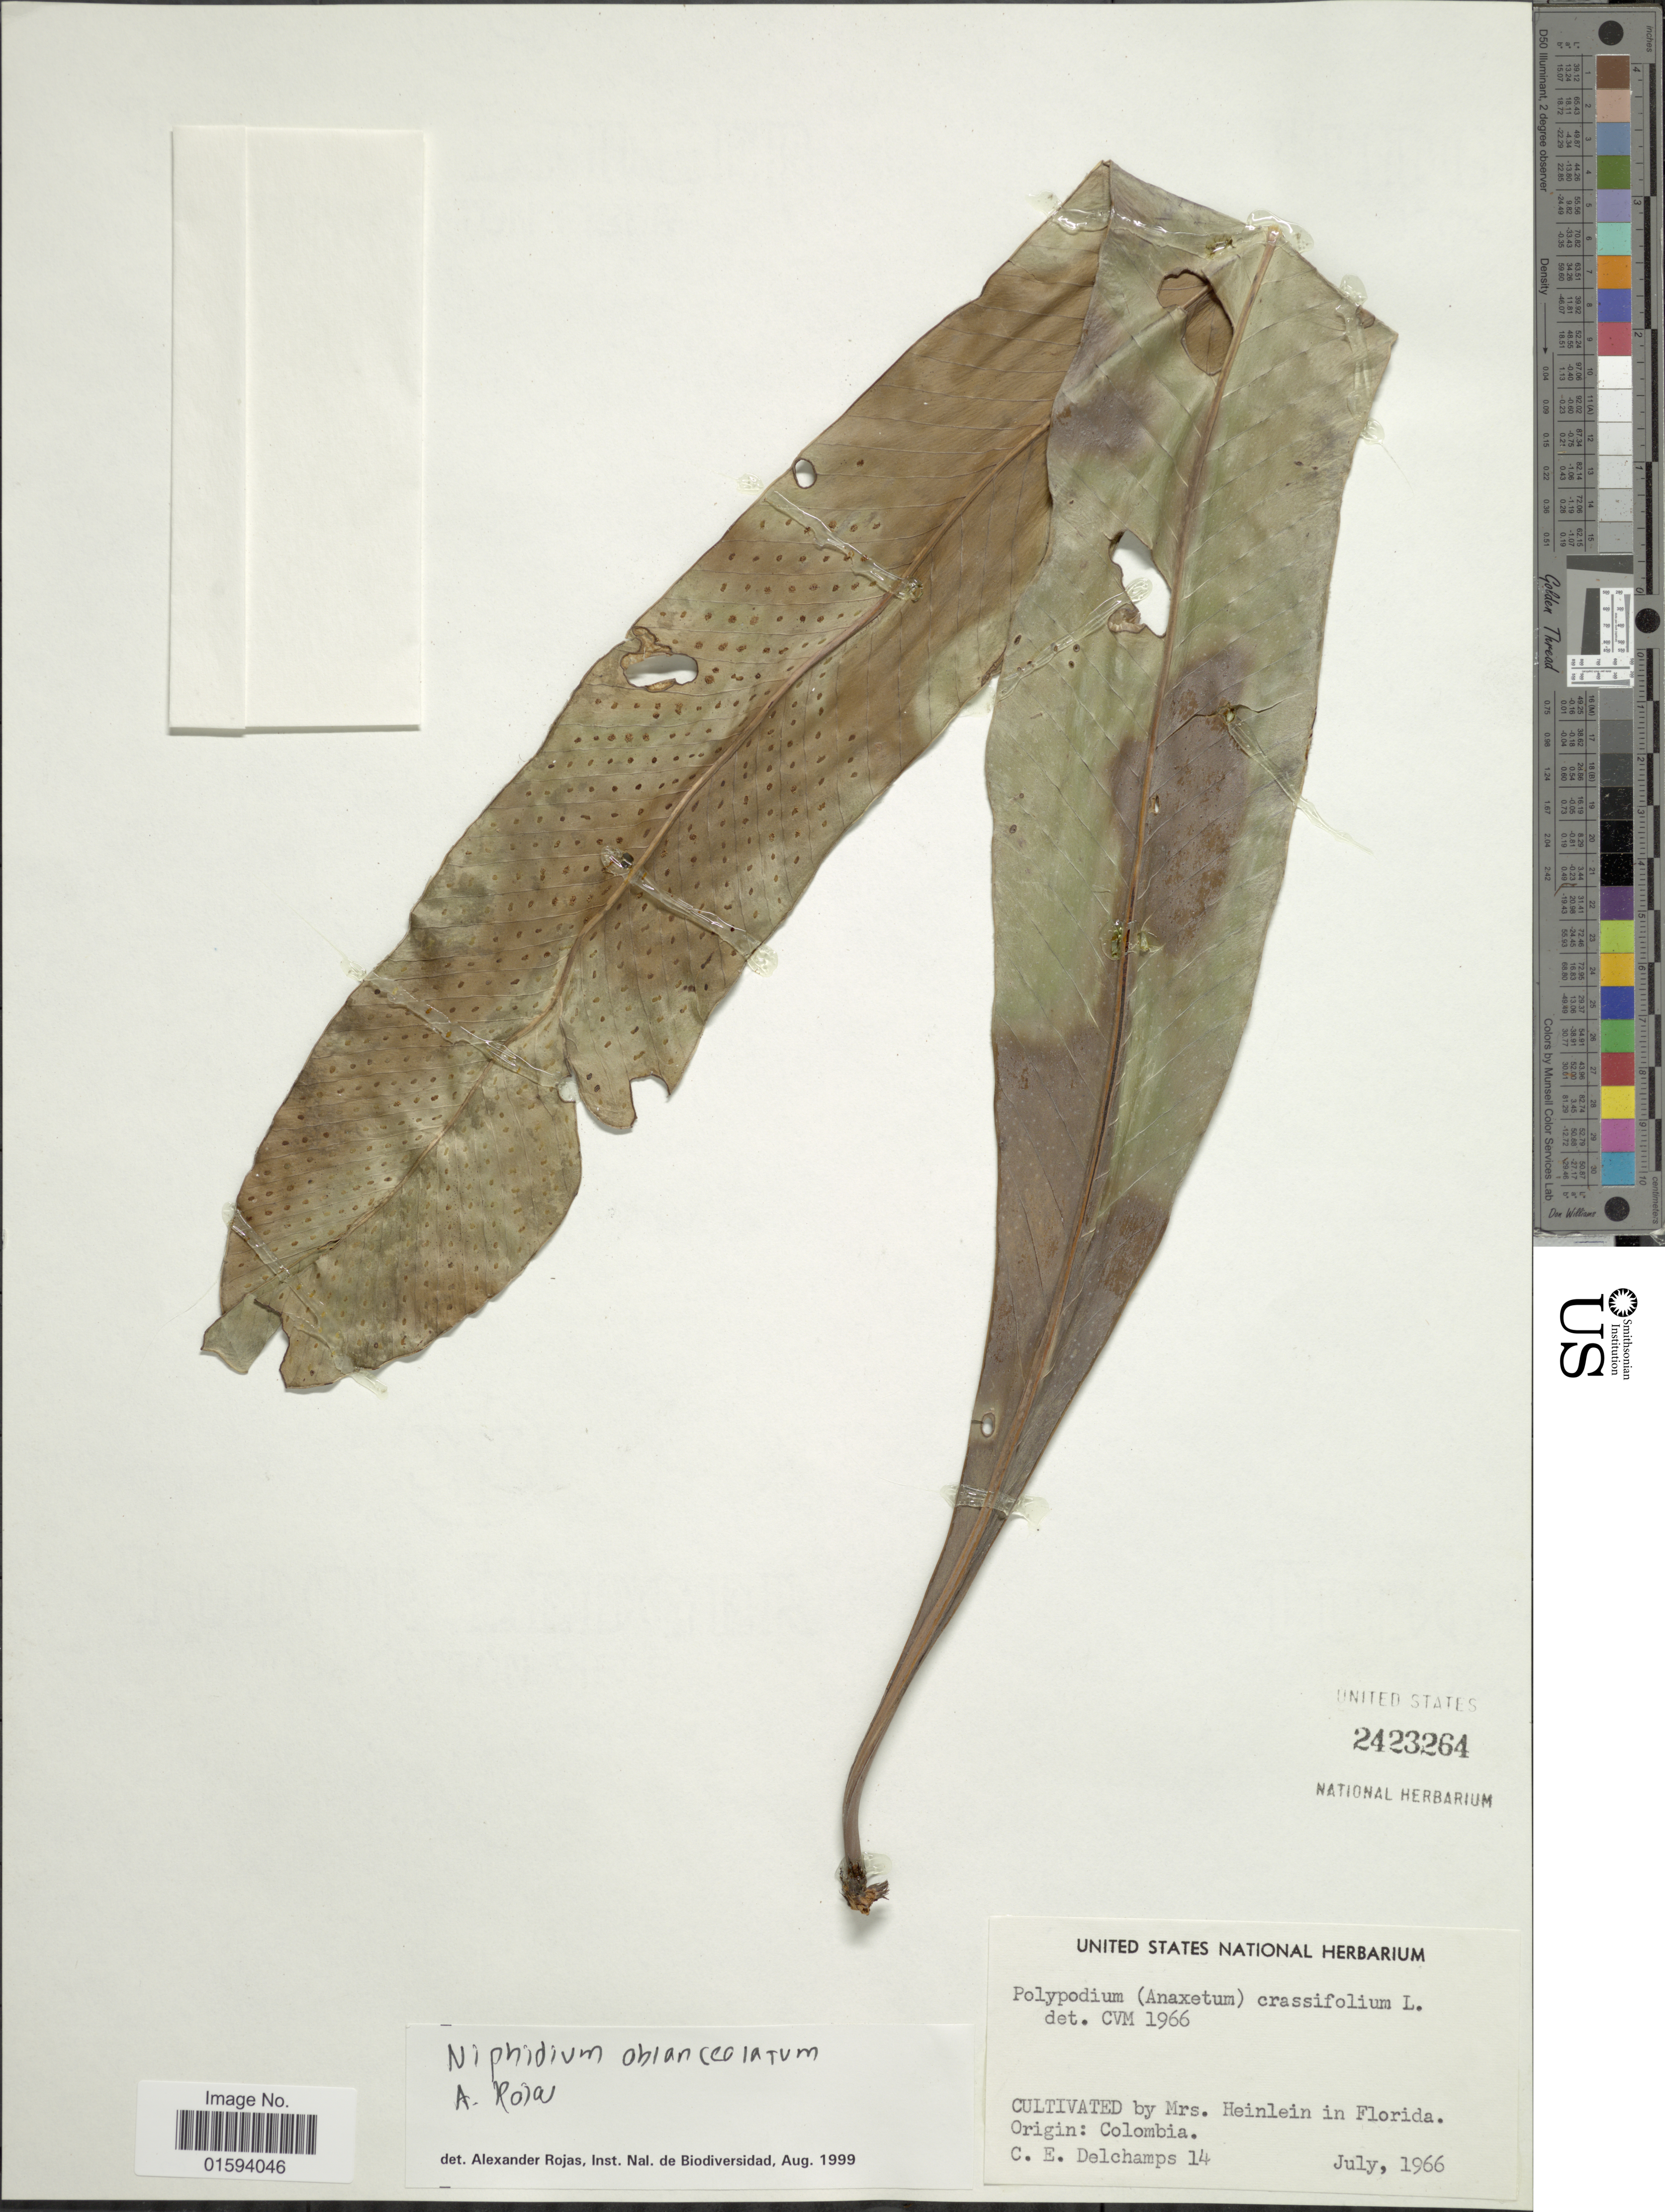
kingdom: Plantae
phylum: Tracheophyta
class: Polypodiopsida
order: Polypodiales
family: Polypodiaceae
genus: Polypodium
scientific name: Polypodium crassifolium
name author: L.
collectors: C. Delchamps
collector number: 14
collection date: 1966-07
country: United States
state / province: Florida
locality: Cultivated by Mrs. Heinlein in Florida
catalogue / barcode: US 2423264